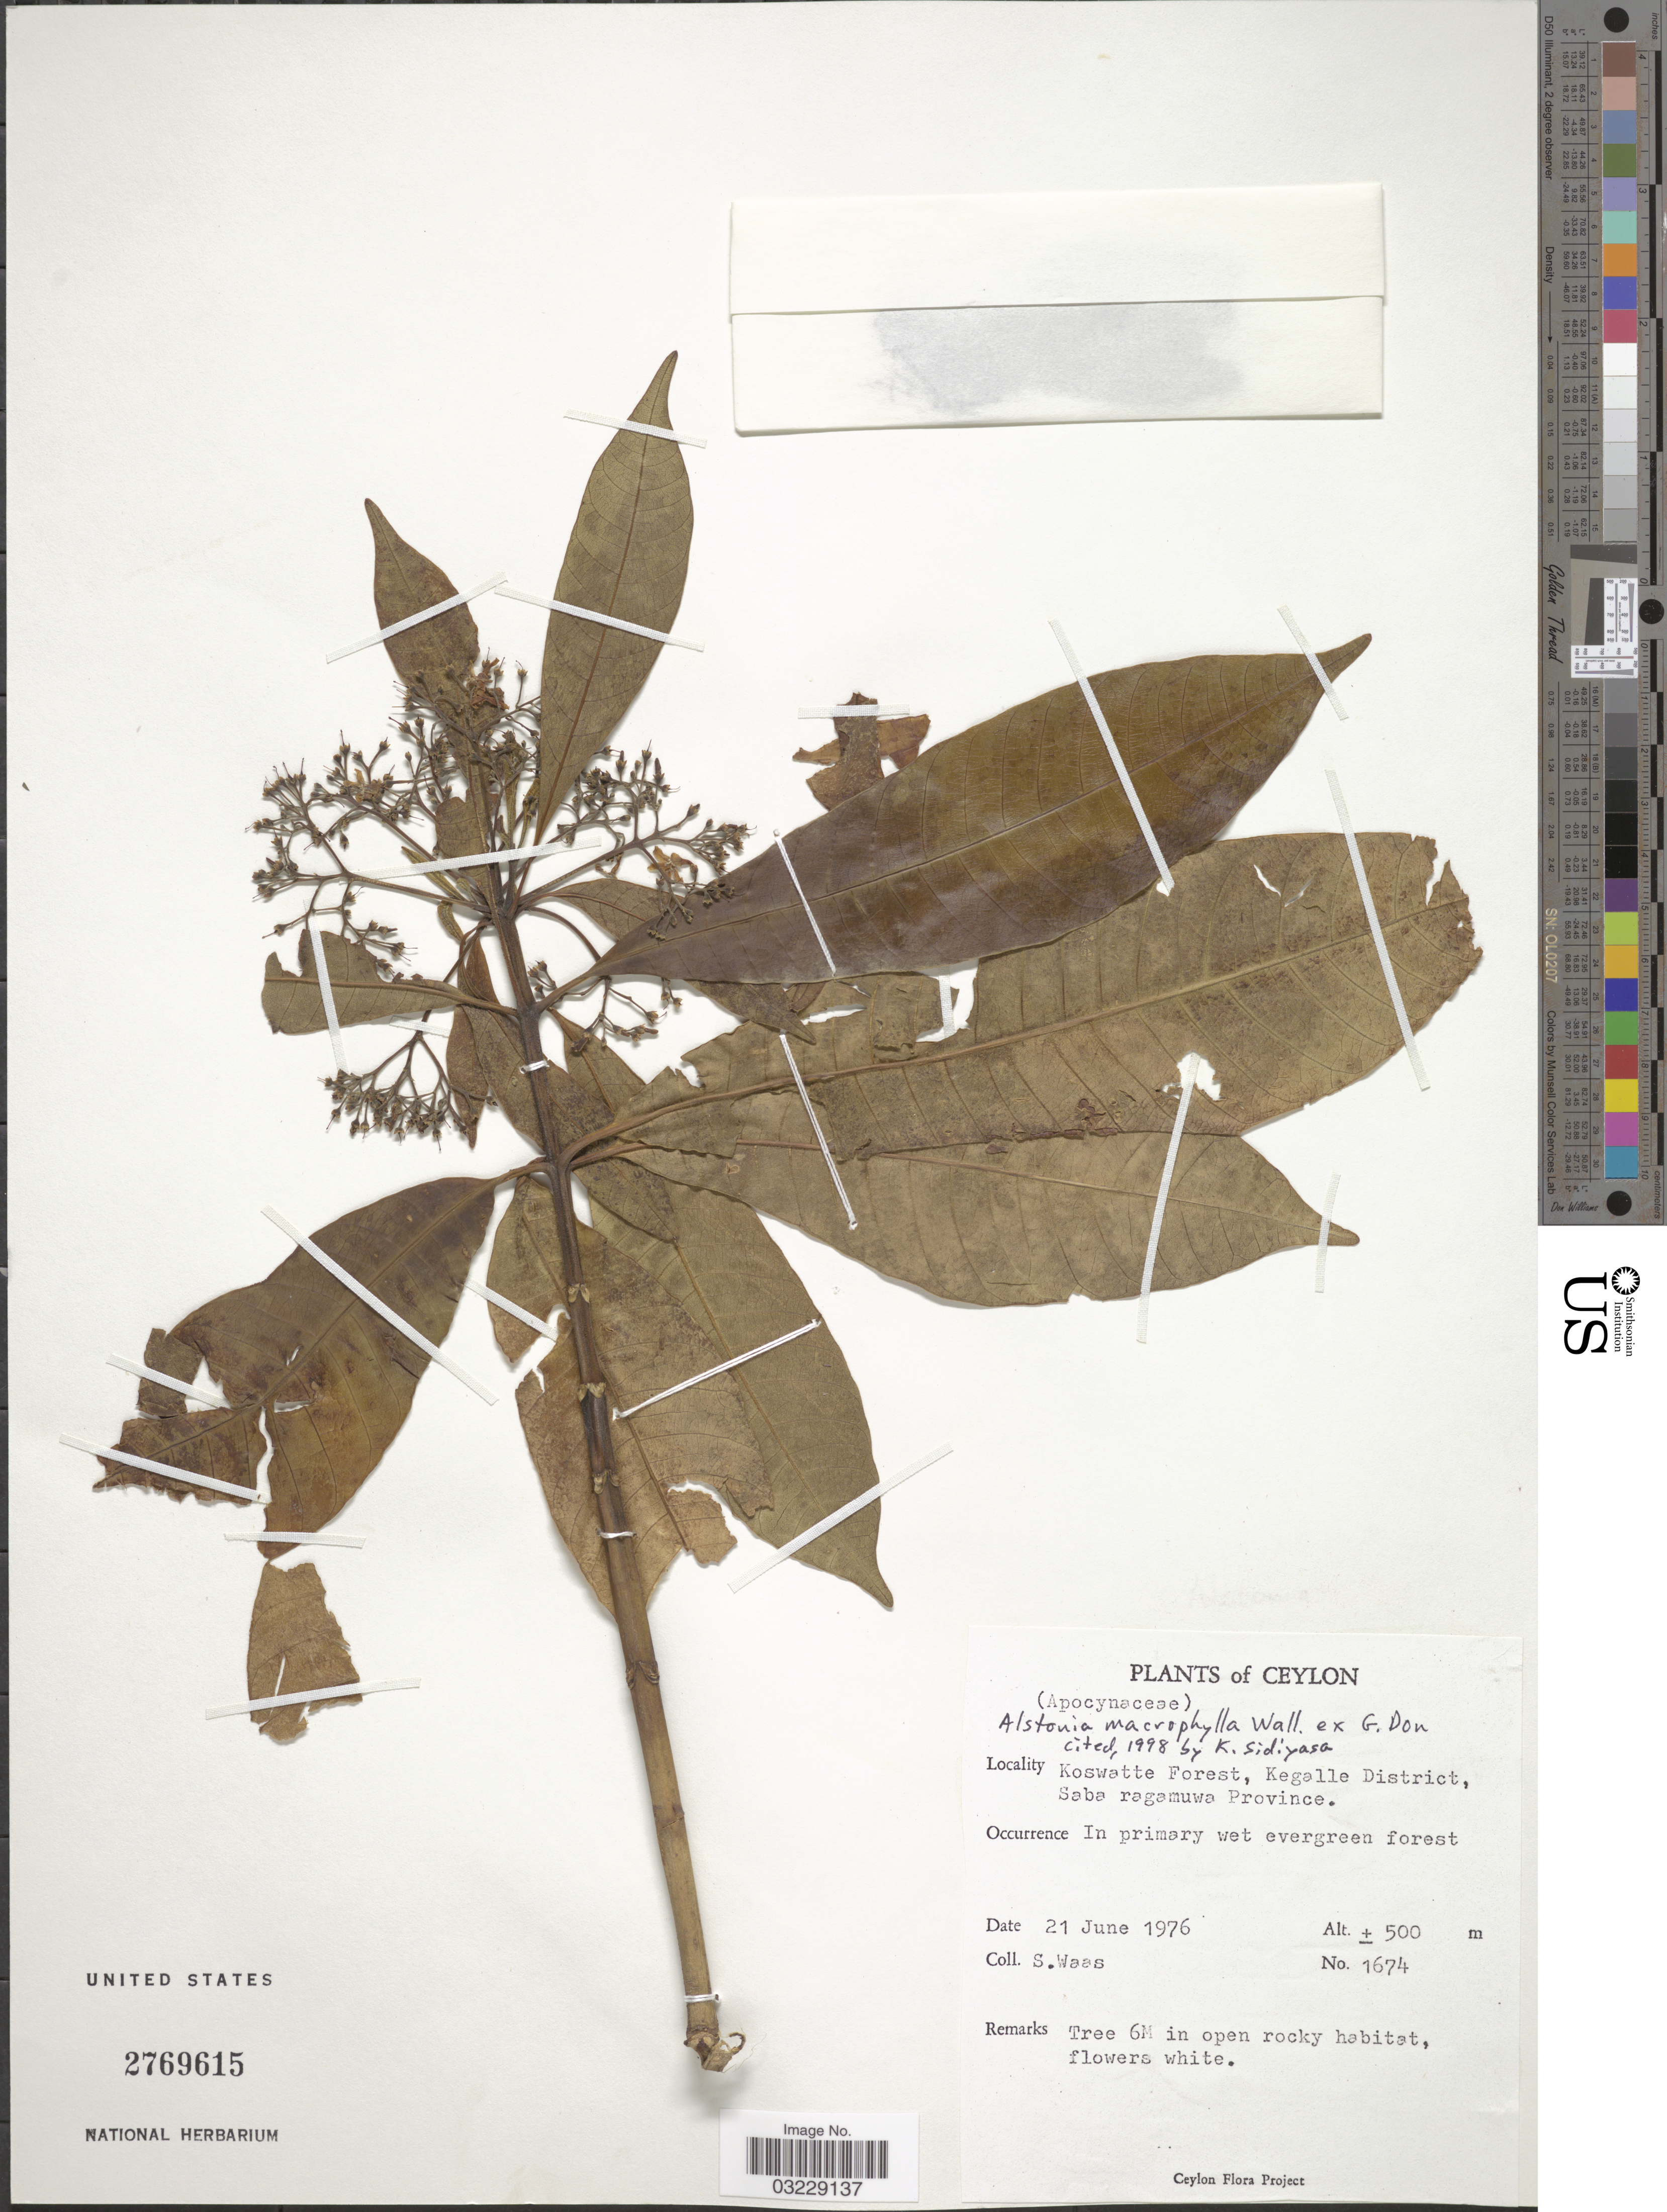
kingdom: Plantae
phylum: Tracheophyta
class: Magnoliopsida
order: Gentianales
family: Apocynaceae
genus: Alstonia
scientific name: Alstonia macrophylla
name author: Wall. ex G. Don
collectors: S. Waas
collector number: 1674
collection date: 1976-06-21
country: Sri Lanka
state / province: Sabaragamuwa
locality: Ceylon. Koswatte Forest, Kegalle District.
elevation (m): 500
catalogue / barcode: US 2769615